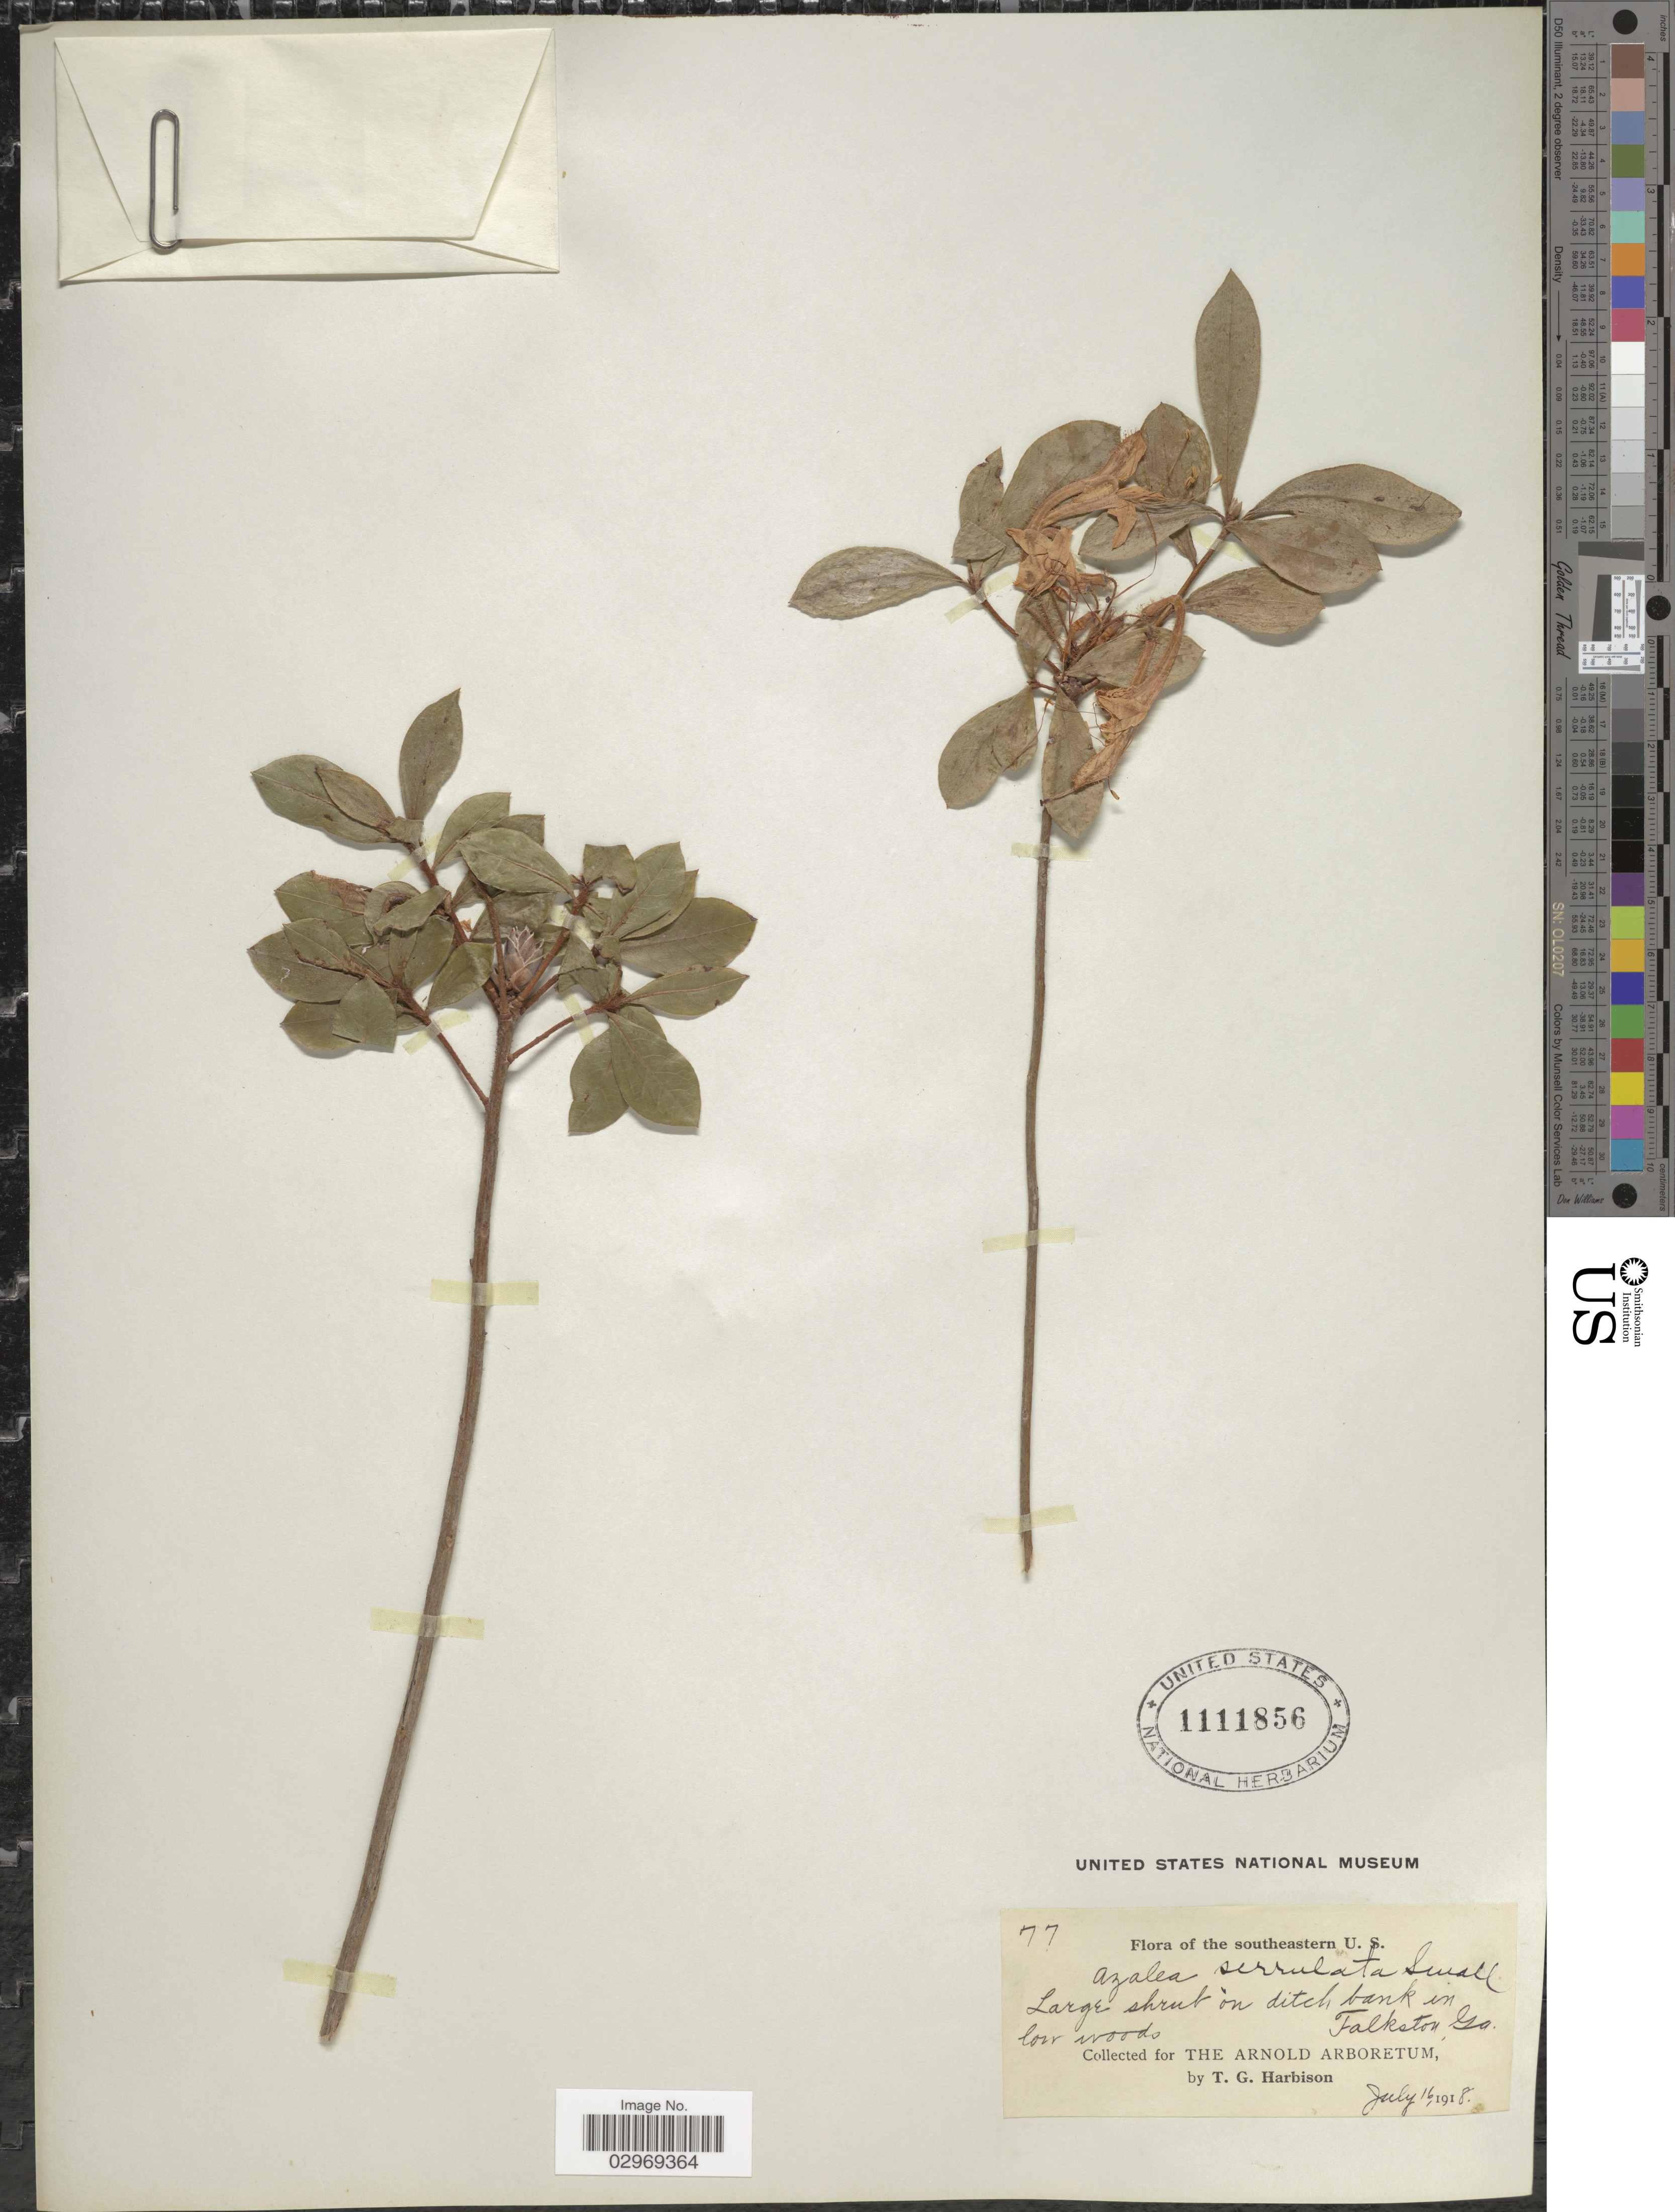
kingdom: Plantae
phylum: Tracheophyta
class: Magnoliopsida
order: Ericales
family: Ericaceae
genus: Rhododendron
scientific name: Rhododendron serrulatum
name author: (Small) Millais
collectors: T. Harbison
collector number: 77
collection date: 1918-07-16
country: United States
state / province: Georgia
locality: Southeastern U.S. Folkston.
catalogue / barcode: US 1111856